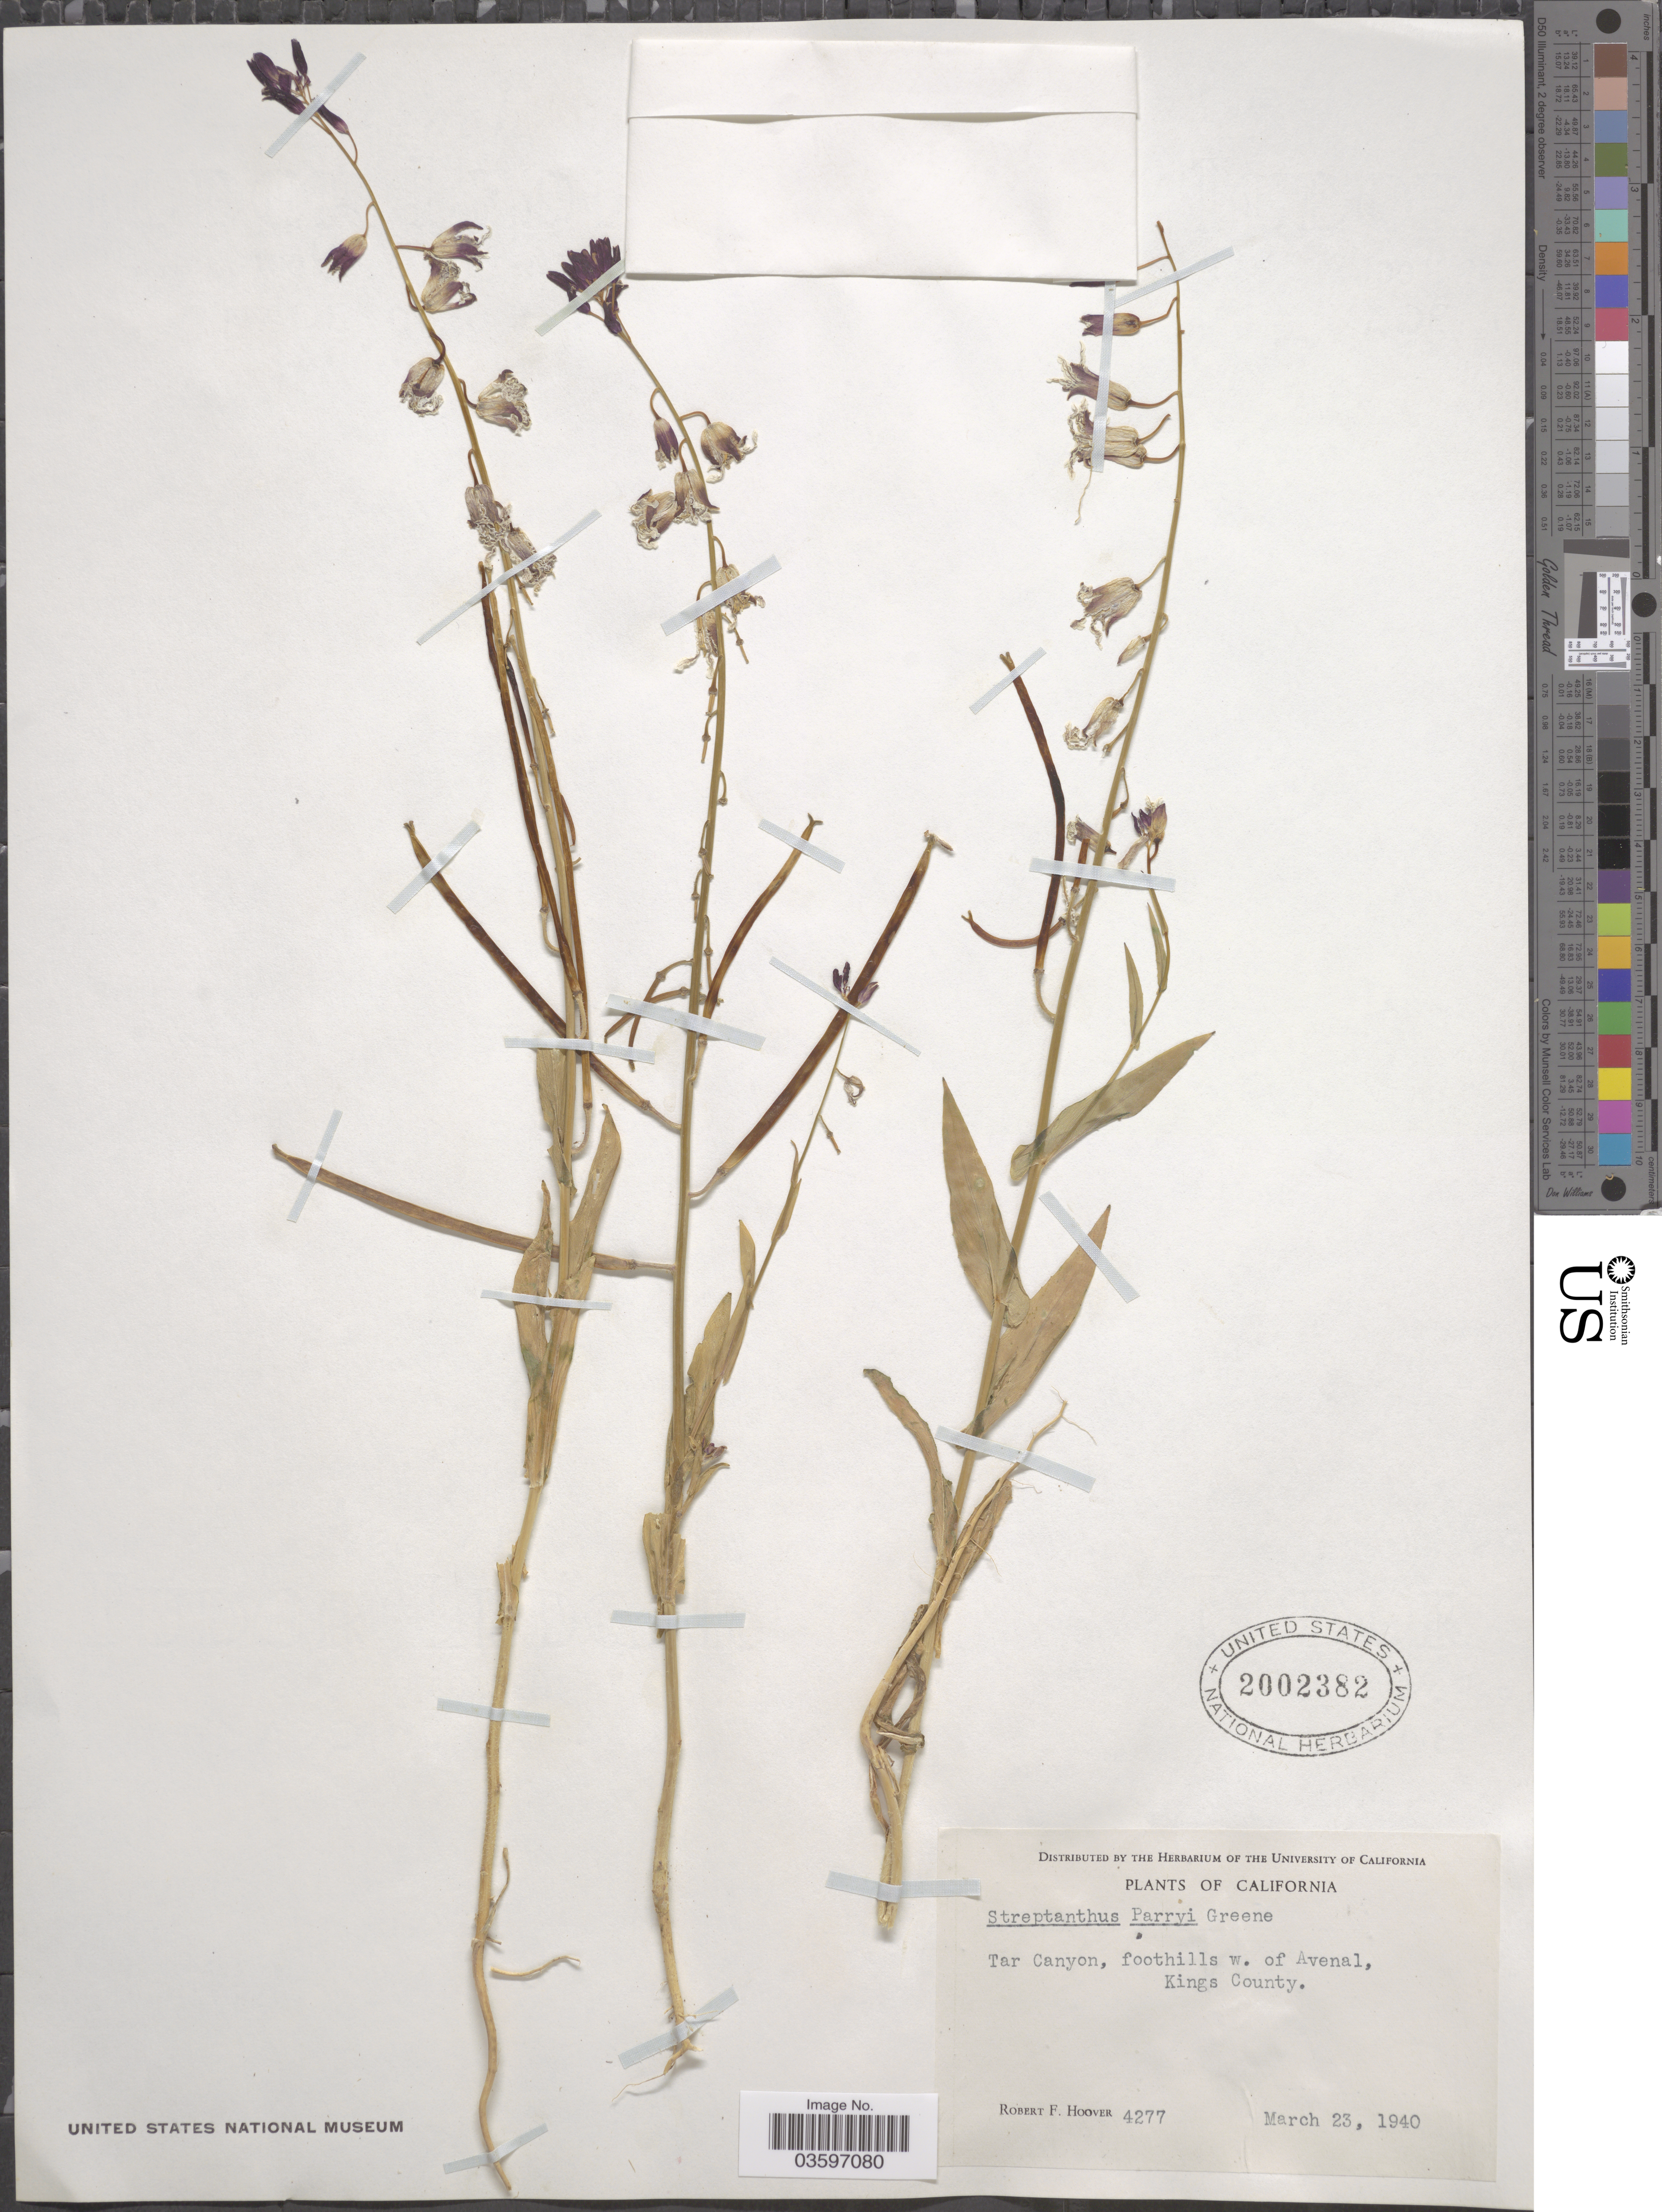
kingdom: Plantae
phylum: Tracheophyta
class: Magnoliopsida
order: Brassicales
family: Brassicaceae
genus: Caulanthus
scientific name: Caulanthus lemmonii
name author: S. Watson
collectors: R. F. Hoover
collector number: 4277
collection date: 1940-03-23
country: United States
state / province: California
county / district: Kings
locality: Tar Canyon, foothills w. of Avenal, Kings County.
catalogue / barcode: US 2002382